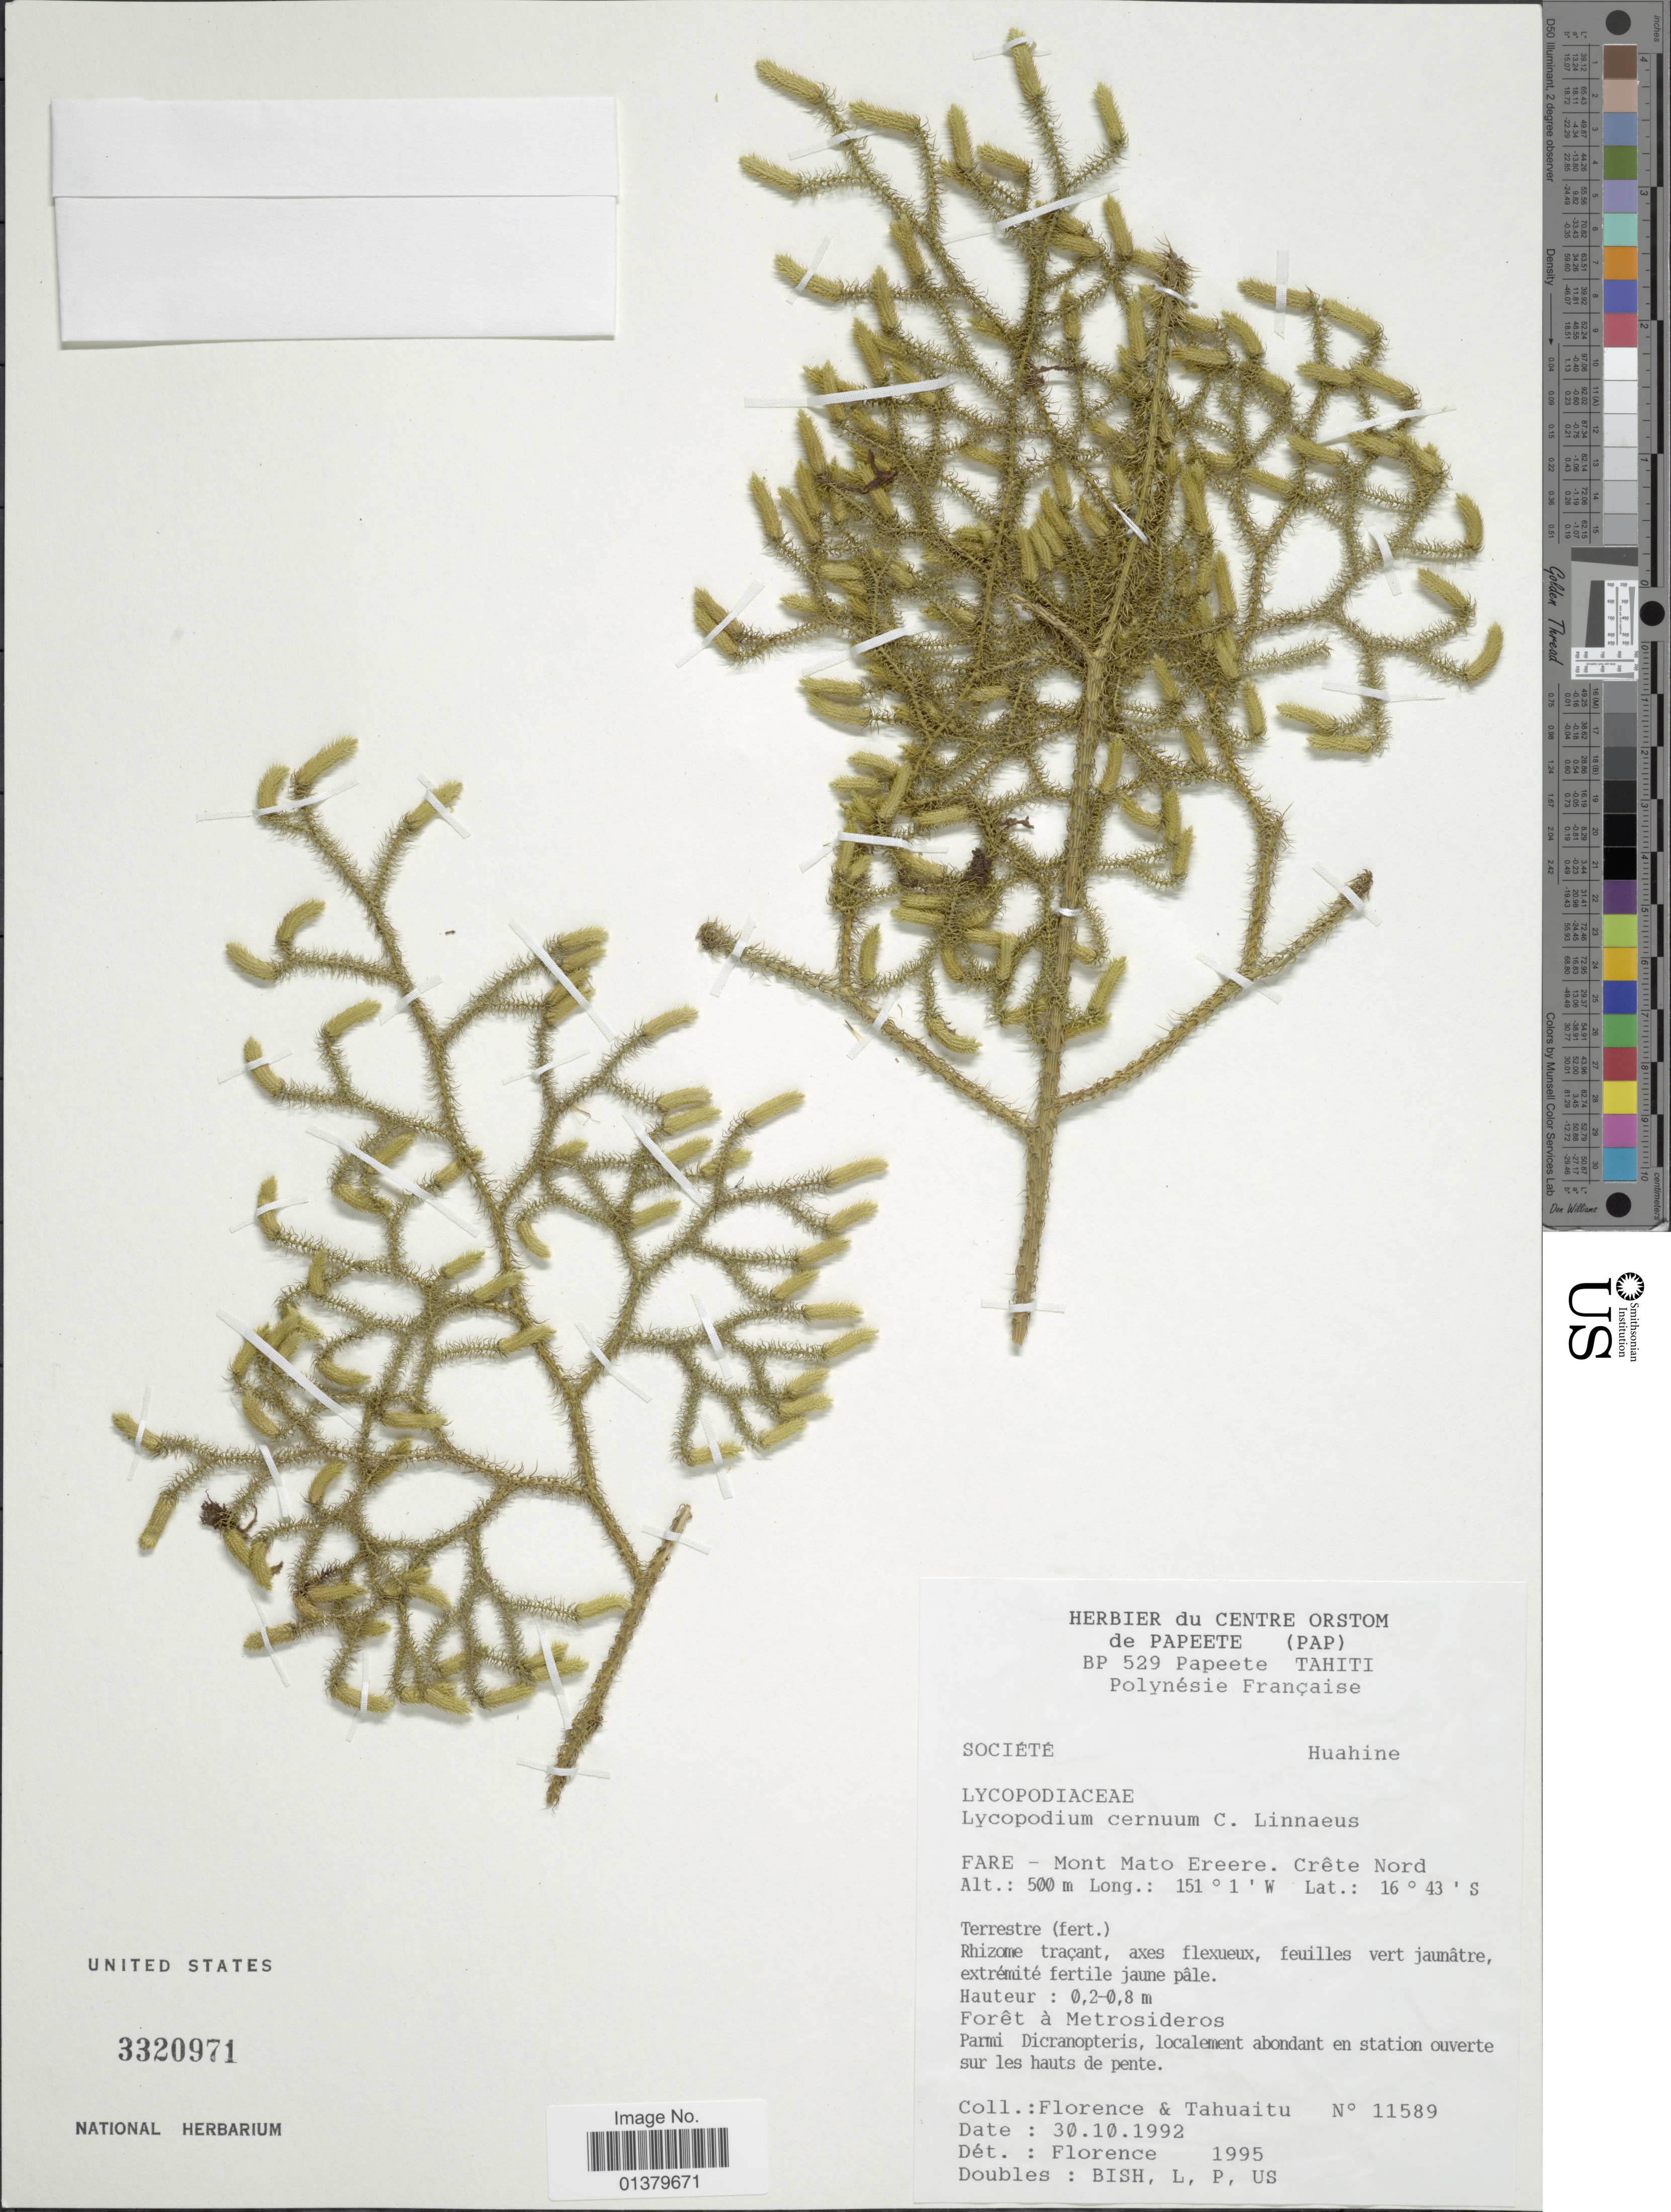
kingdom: Plantae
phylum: Tracheophyta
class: Lycopodiopsida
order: Lycopodiales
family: Lycopodiaceae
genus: Palhinhaea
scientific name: Palhinhaea cernua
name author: (L.) Vasc. & Franco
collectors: -. Florence & -. Tahuaitu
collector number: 11589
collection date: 1992-10-30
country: French Polynesia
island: Huahine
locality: Fare - Mont Mato Ereere. Crête Nord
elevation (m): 500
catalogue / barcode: US 3320971